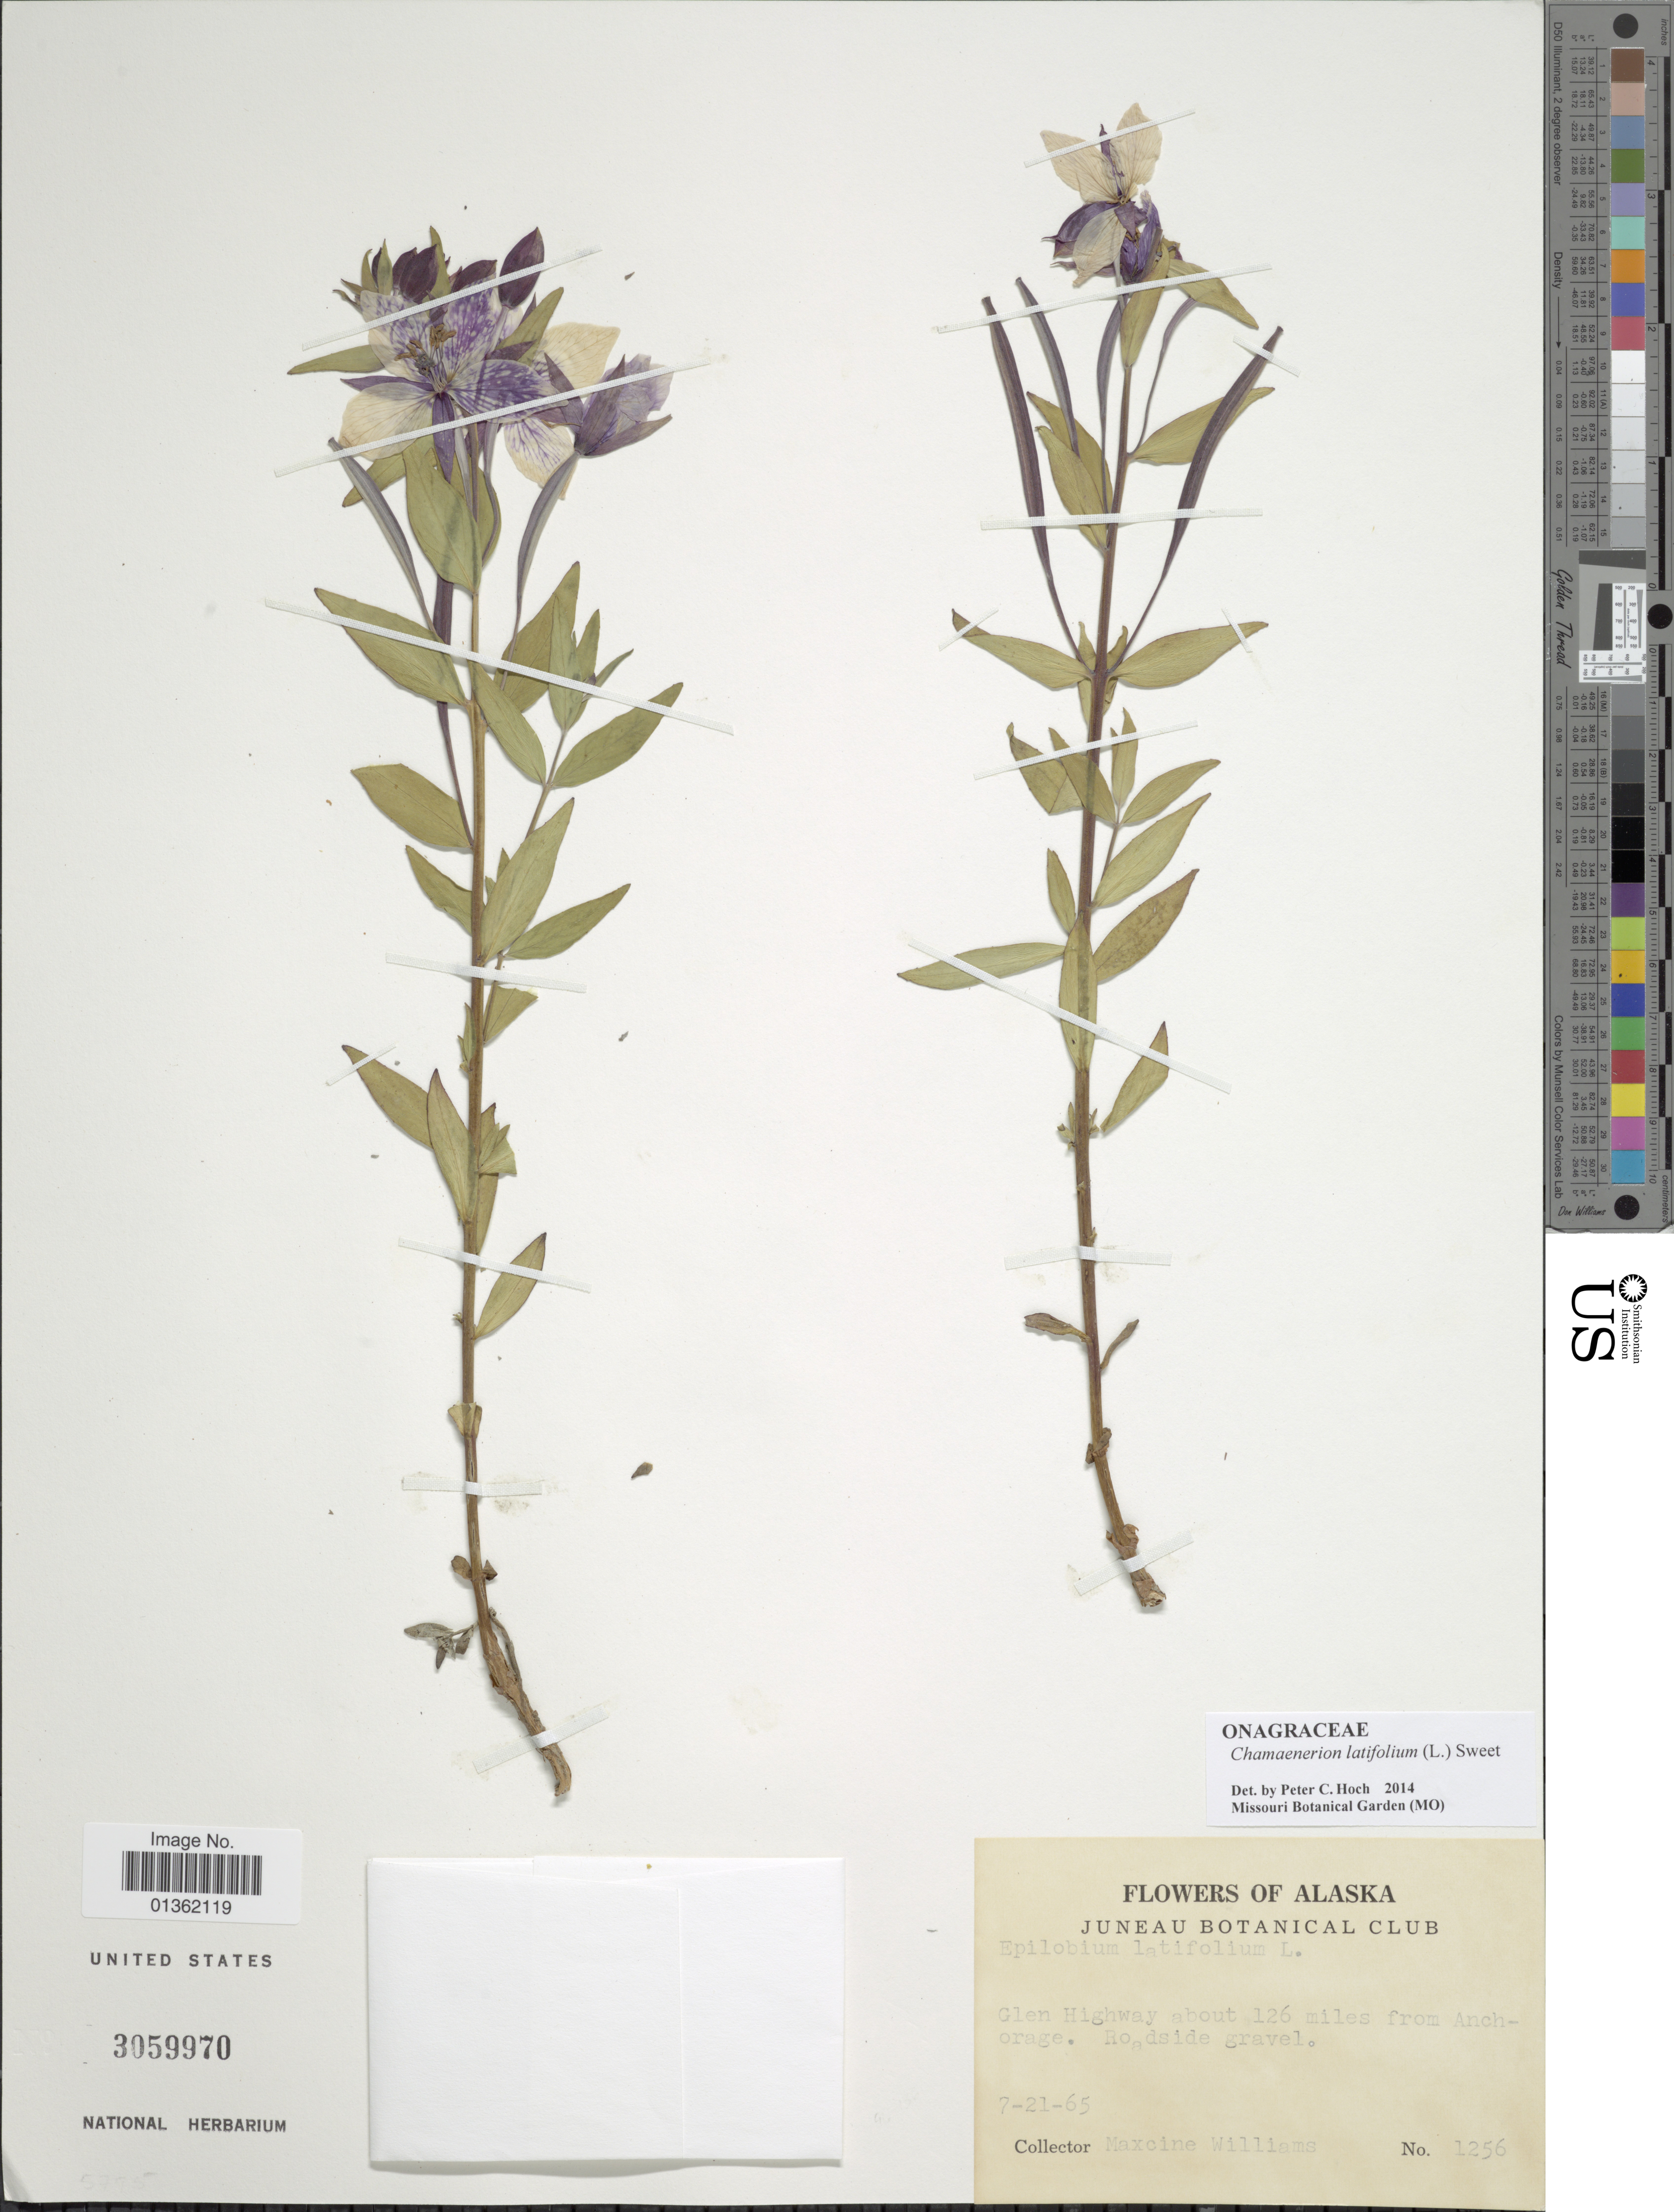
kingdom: Plantae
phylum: Tracheophyta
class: Magnoliopsida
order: Myrtales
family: Onagraceae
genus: Chamaenerion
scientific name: Chamaenerion latifolium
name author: (L.) Th. Fr. & Lange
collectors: M. Williams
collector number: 1256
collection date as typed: Transcribed d/m/y: 21/7/65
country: United States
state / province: Alaska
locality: Glen Highway about 126 miles from Anchorage.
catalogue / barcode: US 3059970